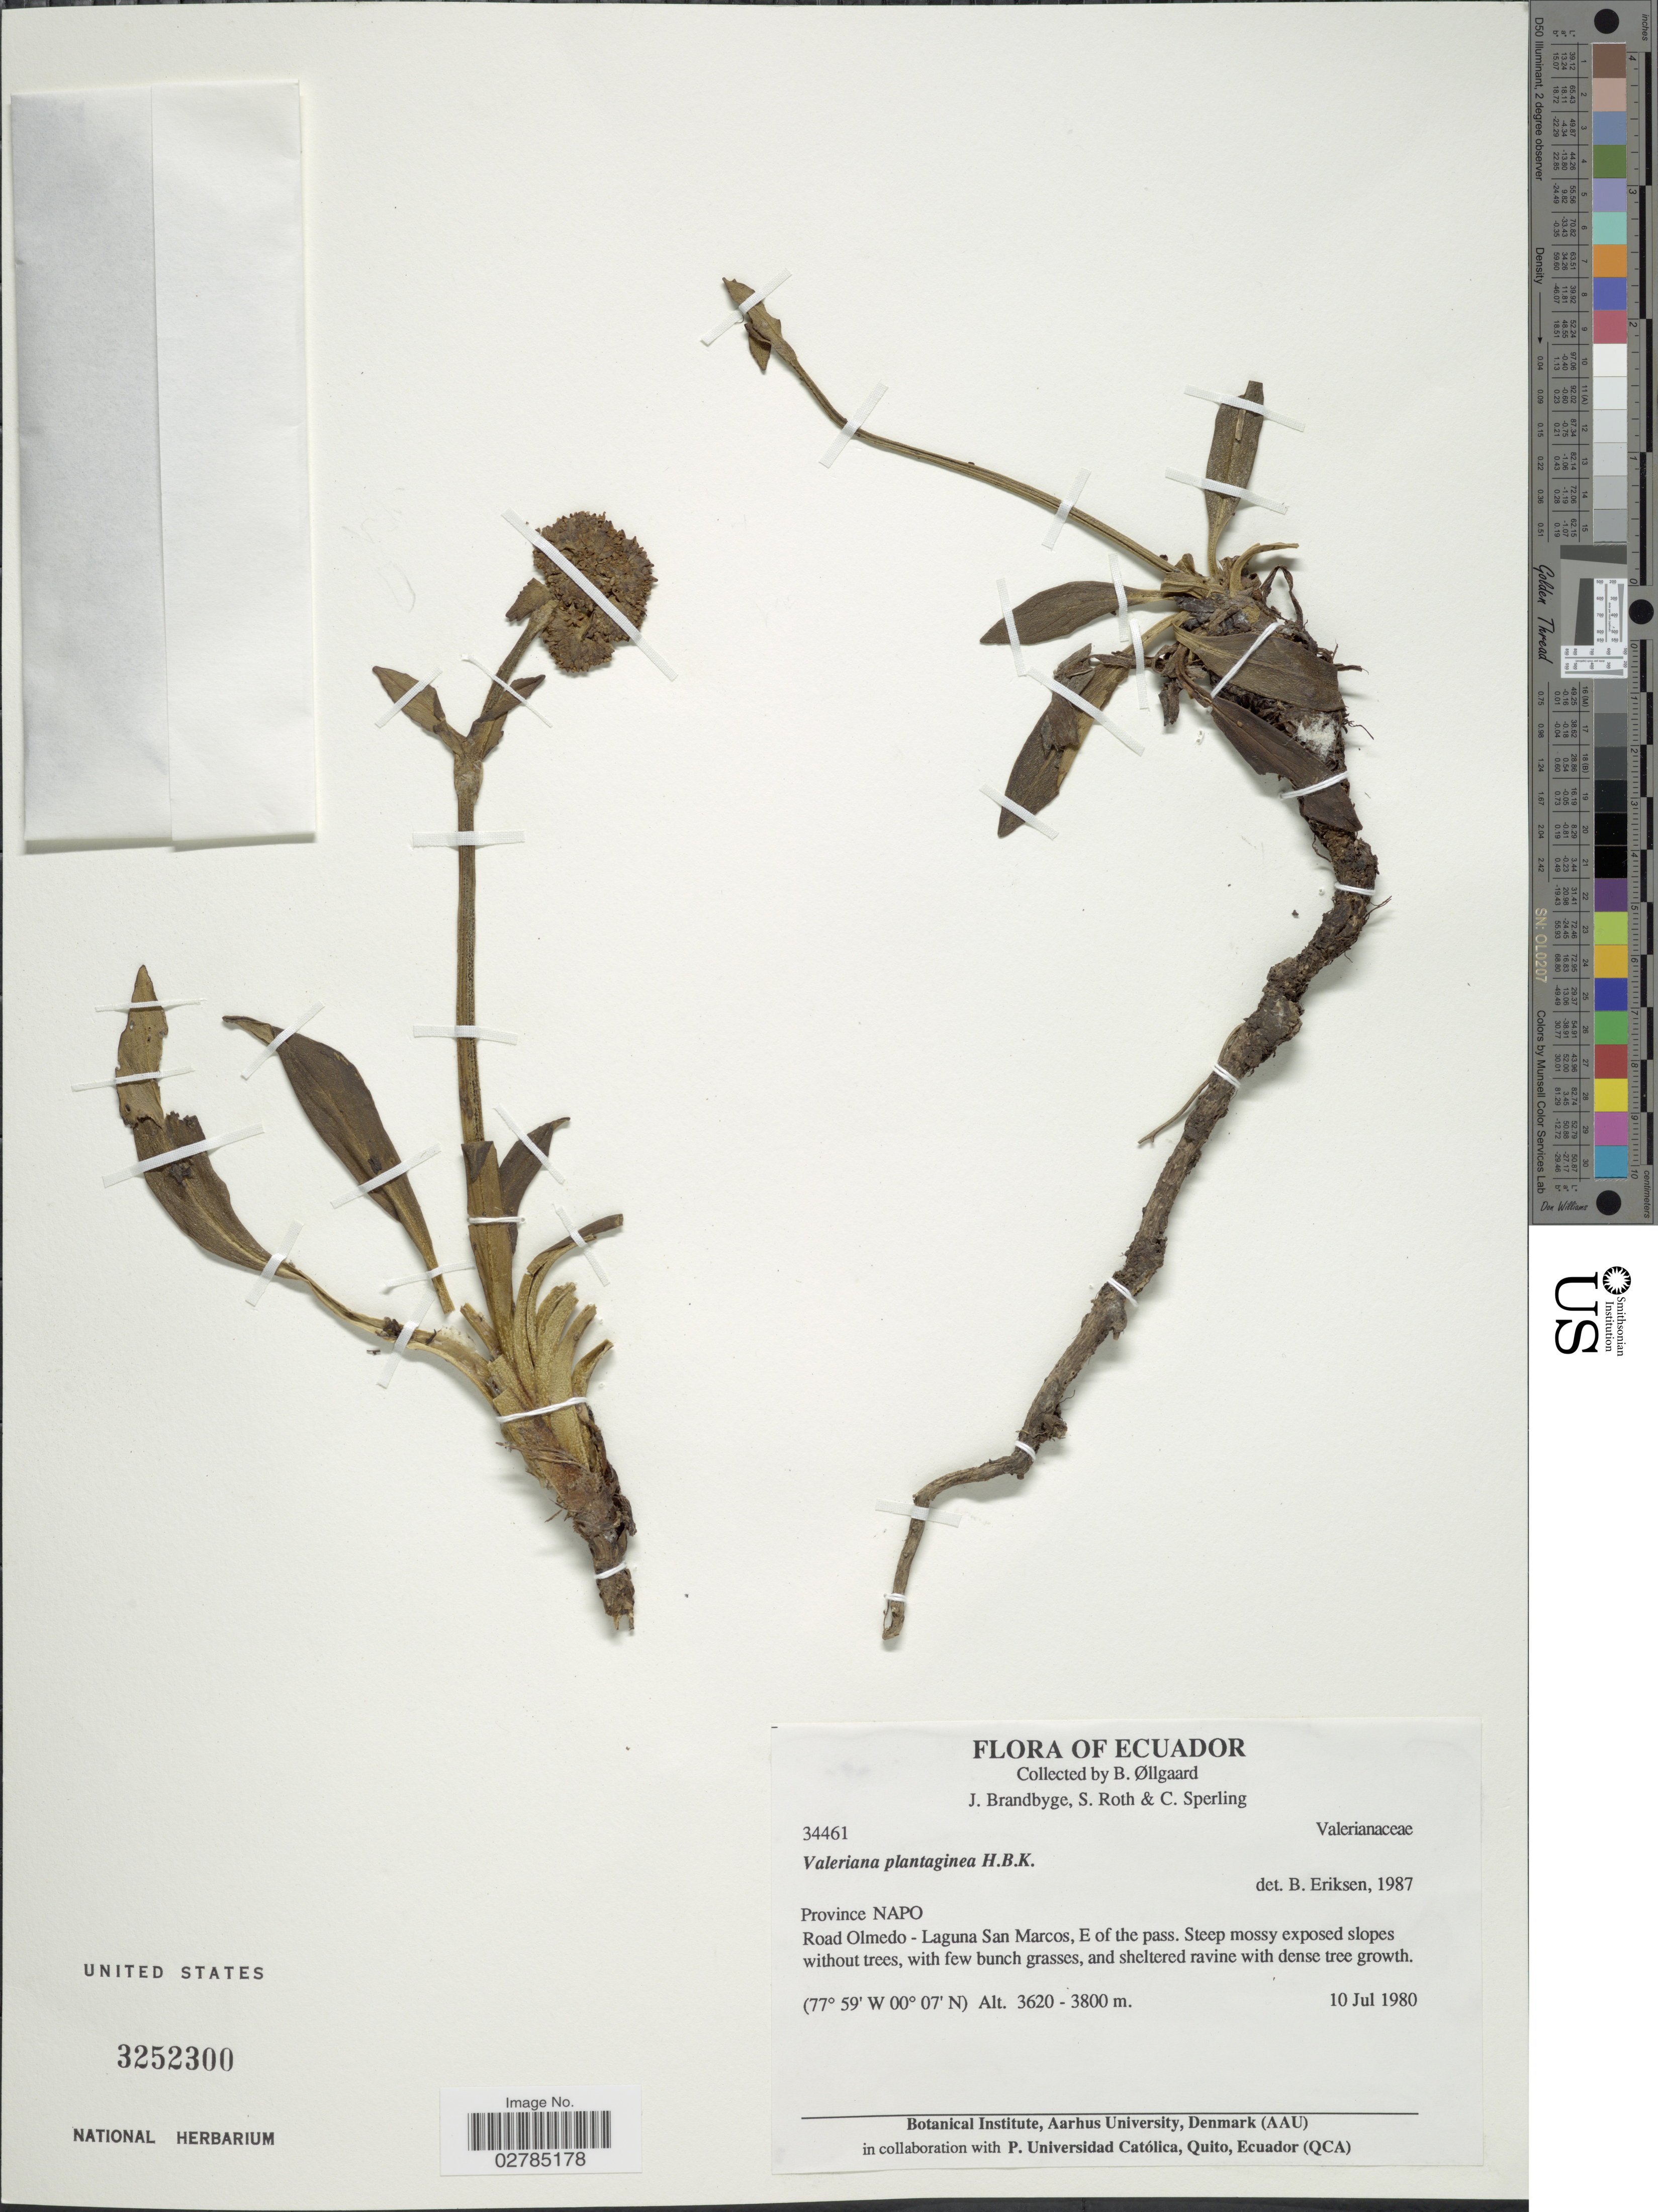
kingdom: Plantae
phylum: Tracheophyta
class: Magnoliopsida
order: Dipsacales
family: Caprifoliaceae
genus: Valeriana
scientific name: Valeriana plantaginea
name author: Kunth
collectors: B. Øllgaard, J. Brandbyge, S. Roth & C. Sperling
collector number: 34461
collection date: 1980-07-10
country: Ecuador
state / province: Napo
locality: Road Olmedo, Laguna San Marcos, E of the pass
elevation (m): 3620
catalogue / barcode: US 3252300